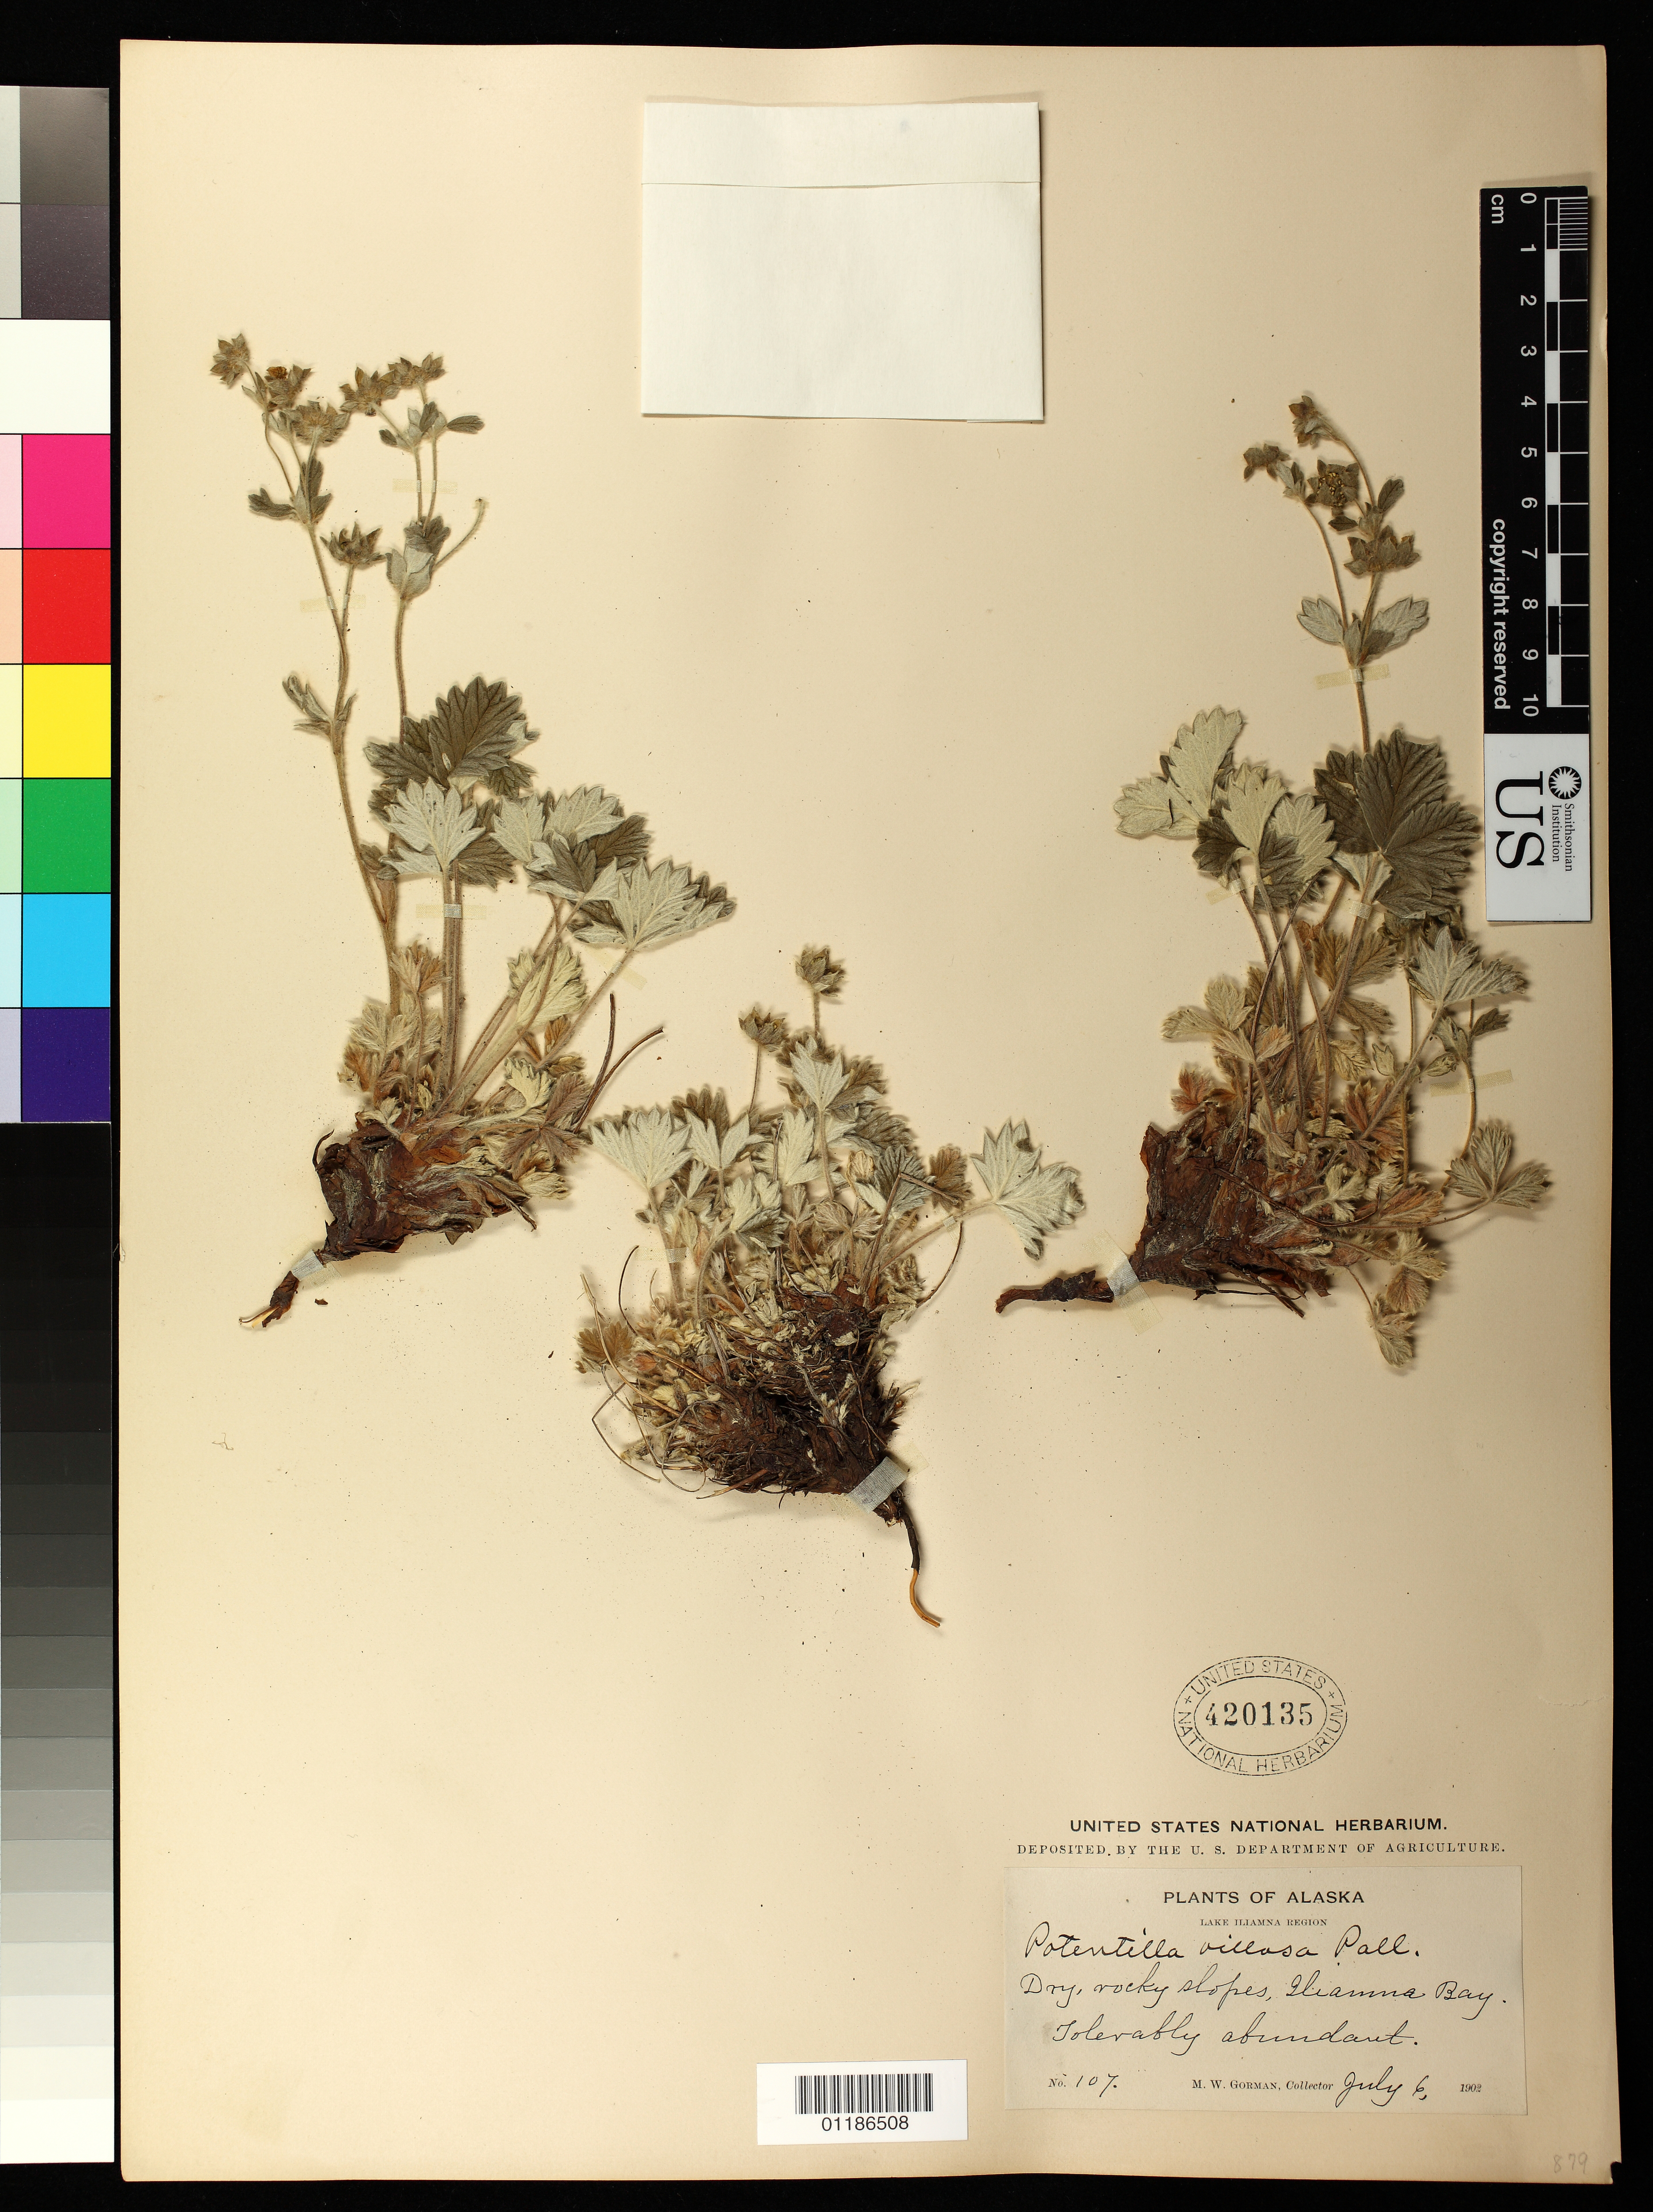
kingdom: Plantae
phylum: Tracheophyta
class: Magnoliopsida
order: Rosales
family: Rosaceae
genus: Potentilla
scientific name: Potentilla villosa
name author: Pall. ex Pursh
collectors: M. W. Gorman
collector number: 107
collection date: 1902-07-06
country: United States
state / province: Alaska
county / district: Lake and Peninsula Borough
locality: Dry, rocky slopes, Iliamna Bay.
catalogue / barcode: US 420135